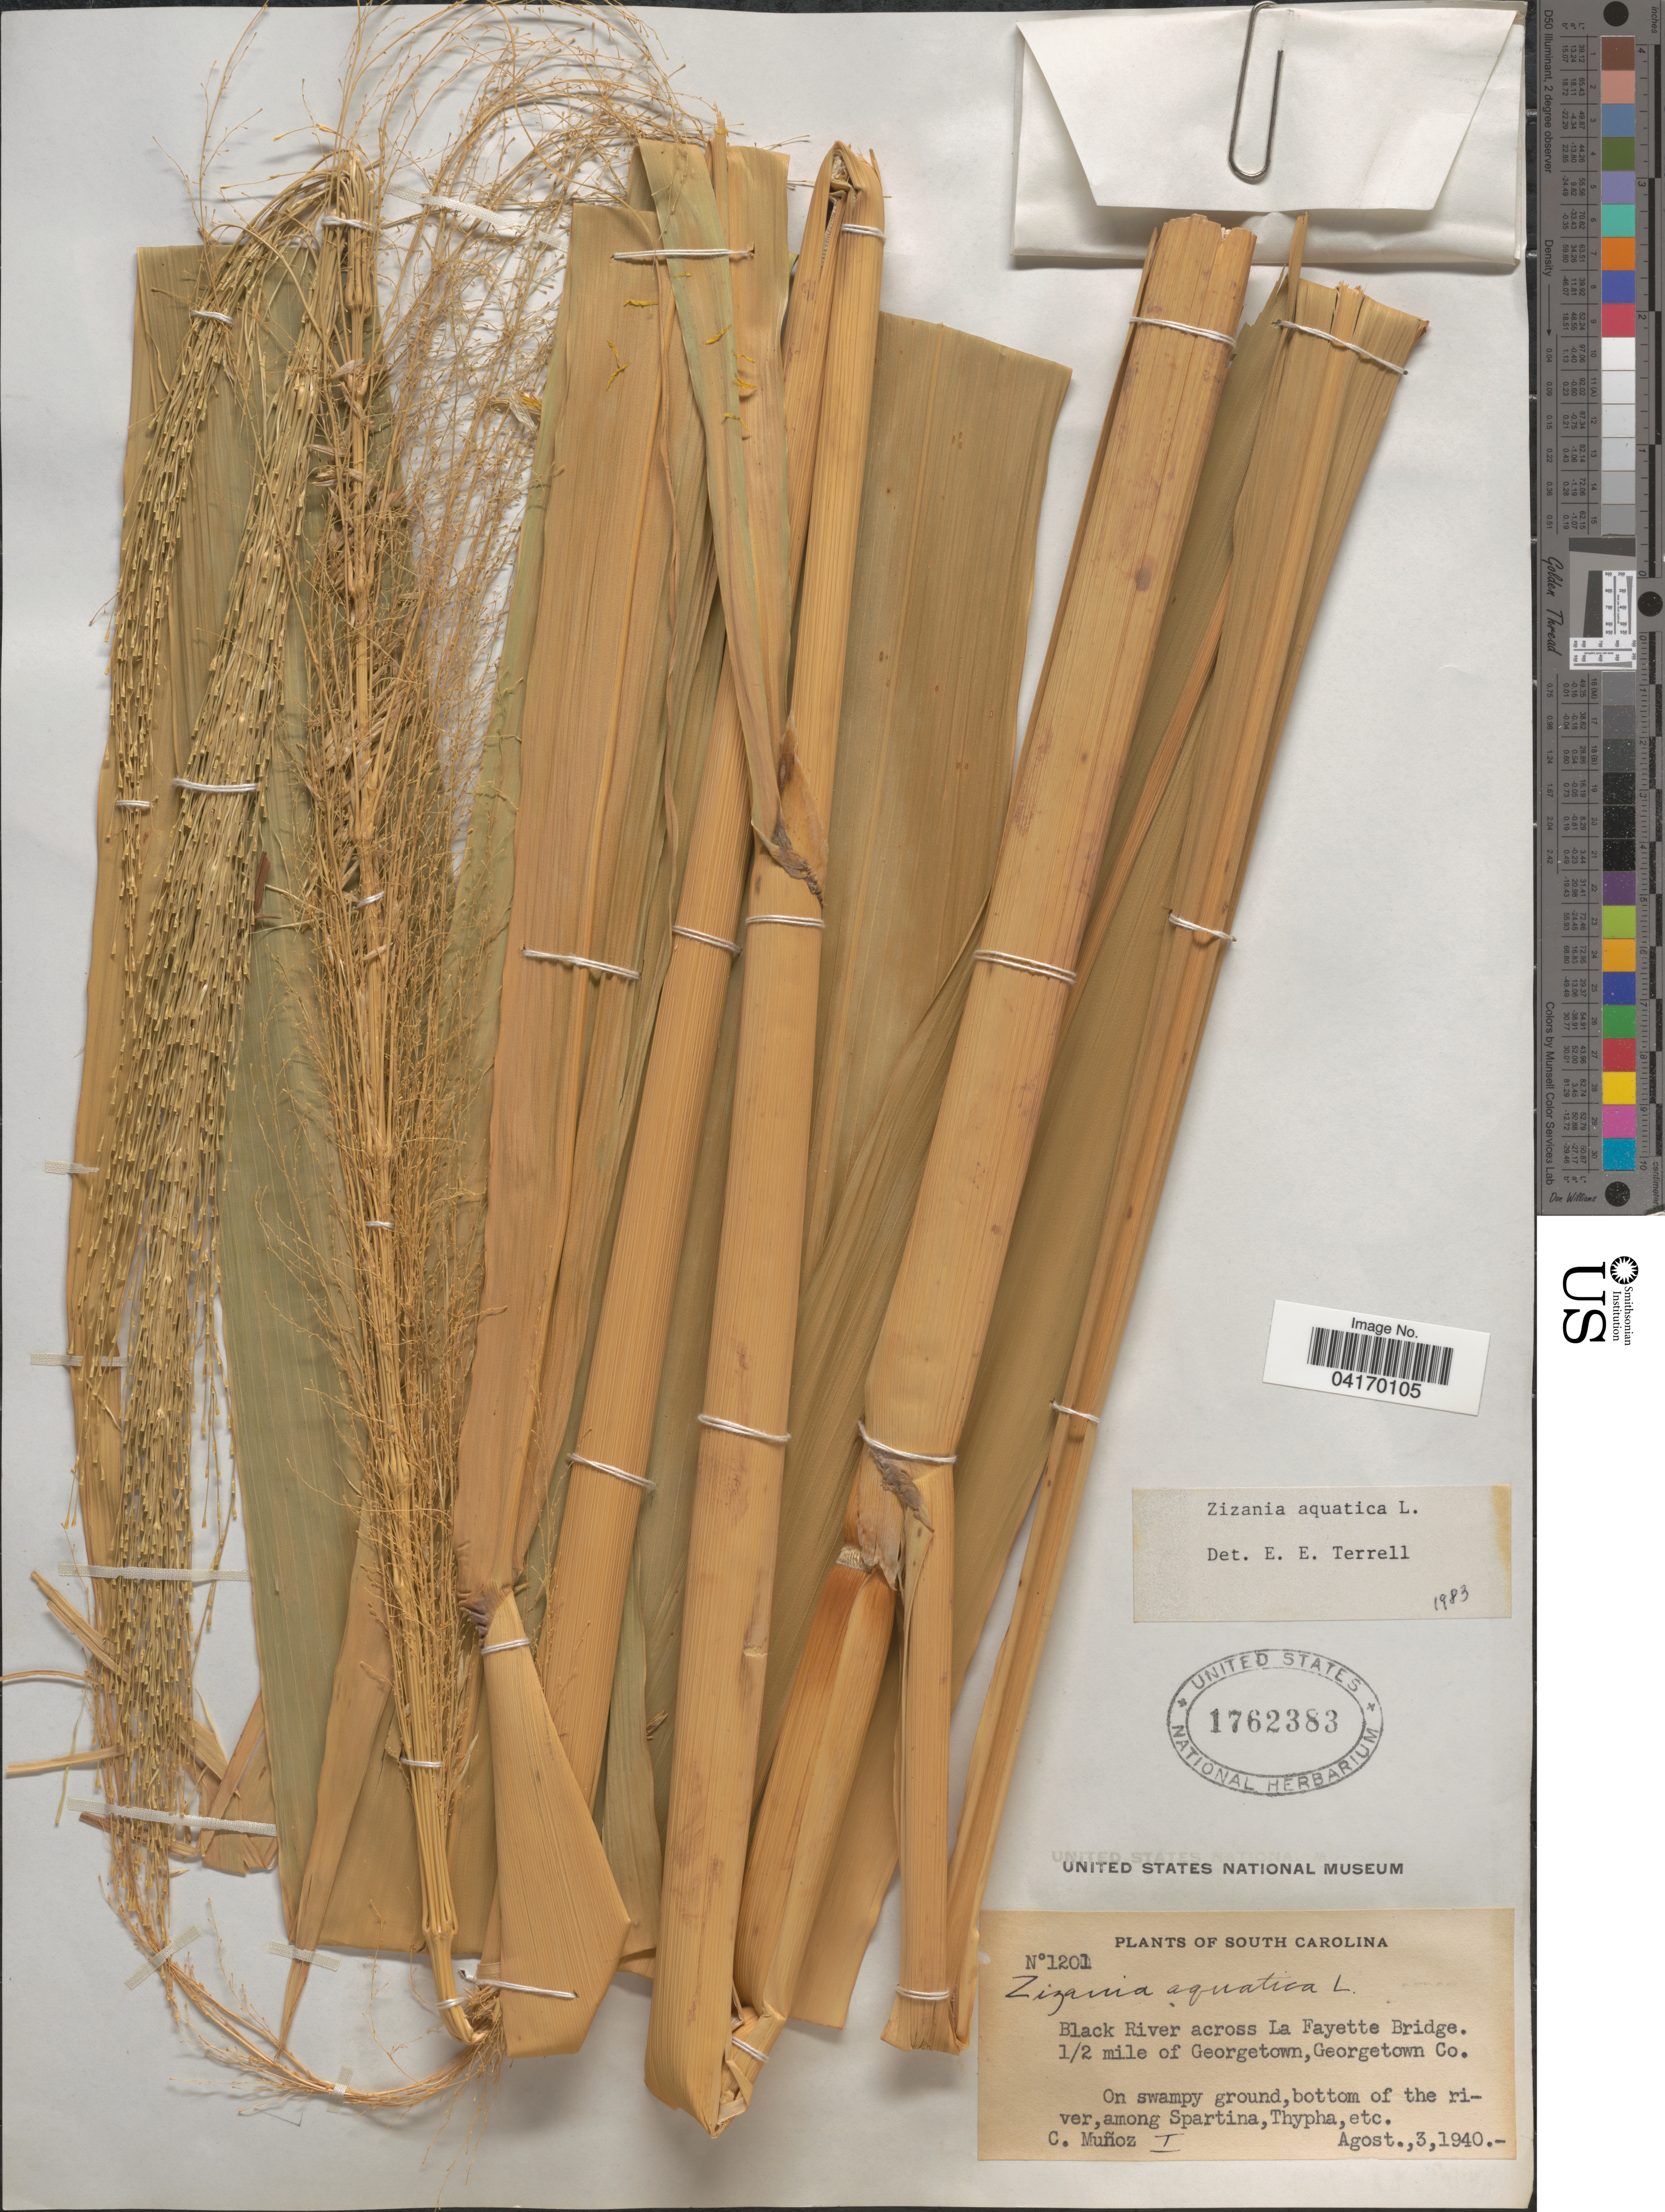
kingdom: Plantae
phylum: Tracheophyta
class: Liliopsida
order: Poales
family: Poaceae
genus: Zizania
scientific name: Zizania aquatica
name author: L.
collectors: C. Muñoz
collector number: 1201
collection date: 1940-08-03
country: United States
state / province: South Carolina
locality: Black River across La Fayette Bridge. ½ mile of Georgetown, Georgetown Co.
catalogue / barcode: US 1762383